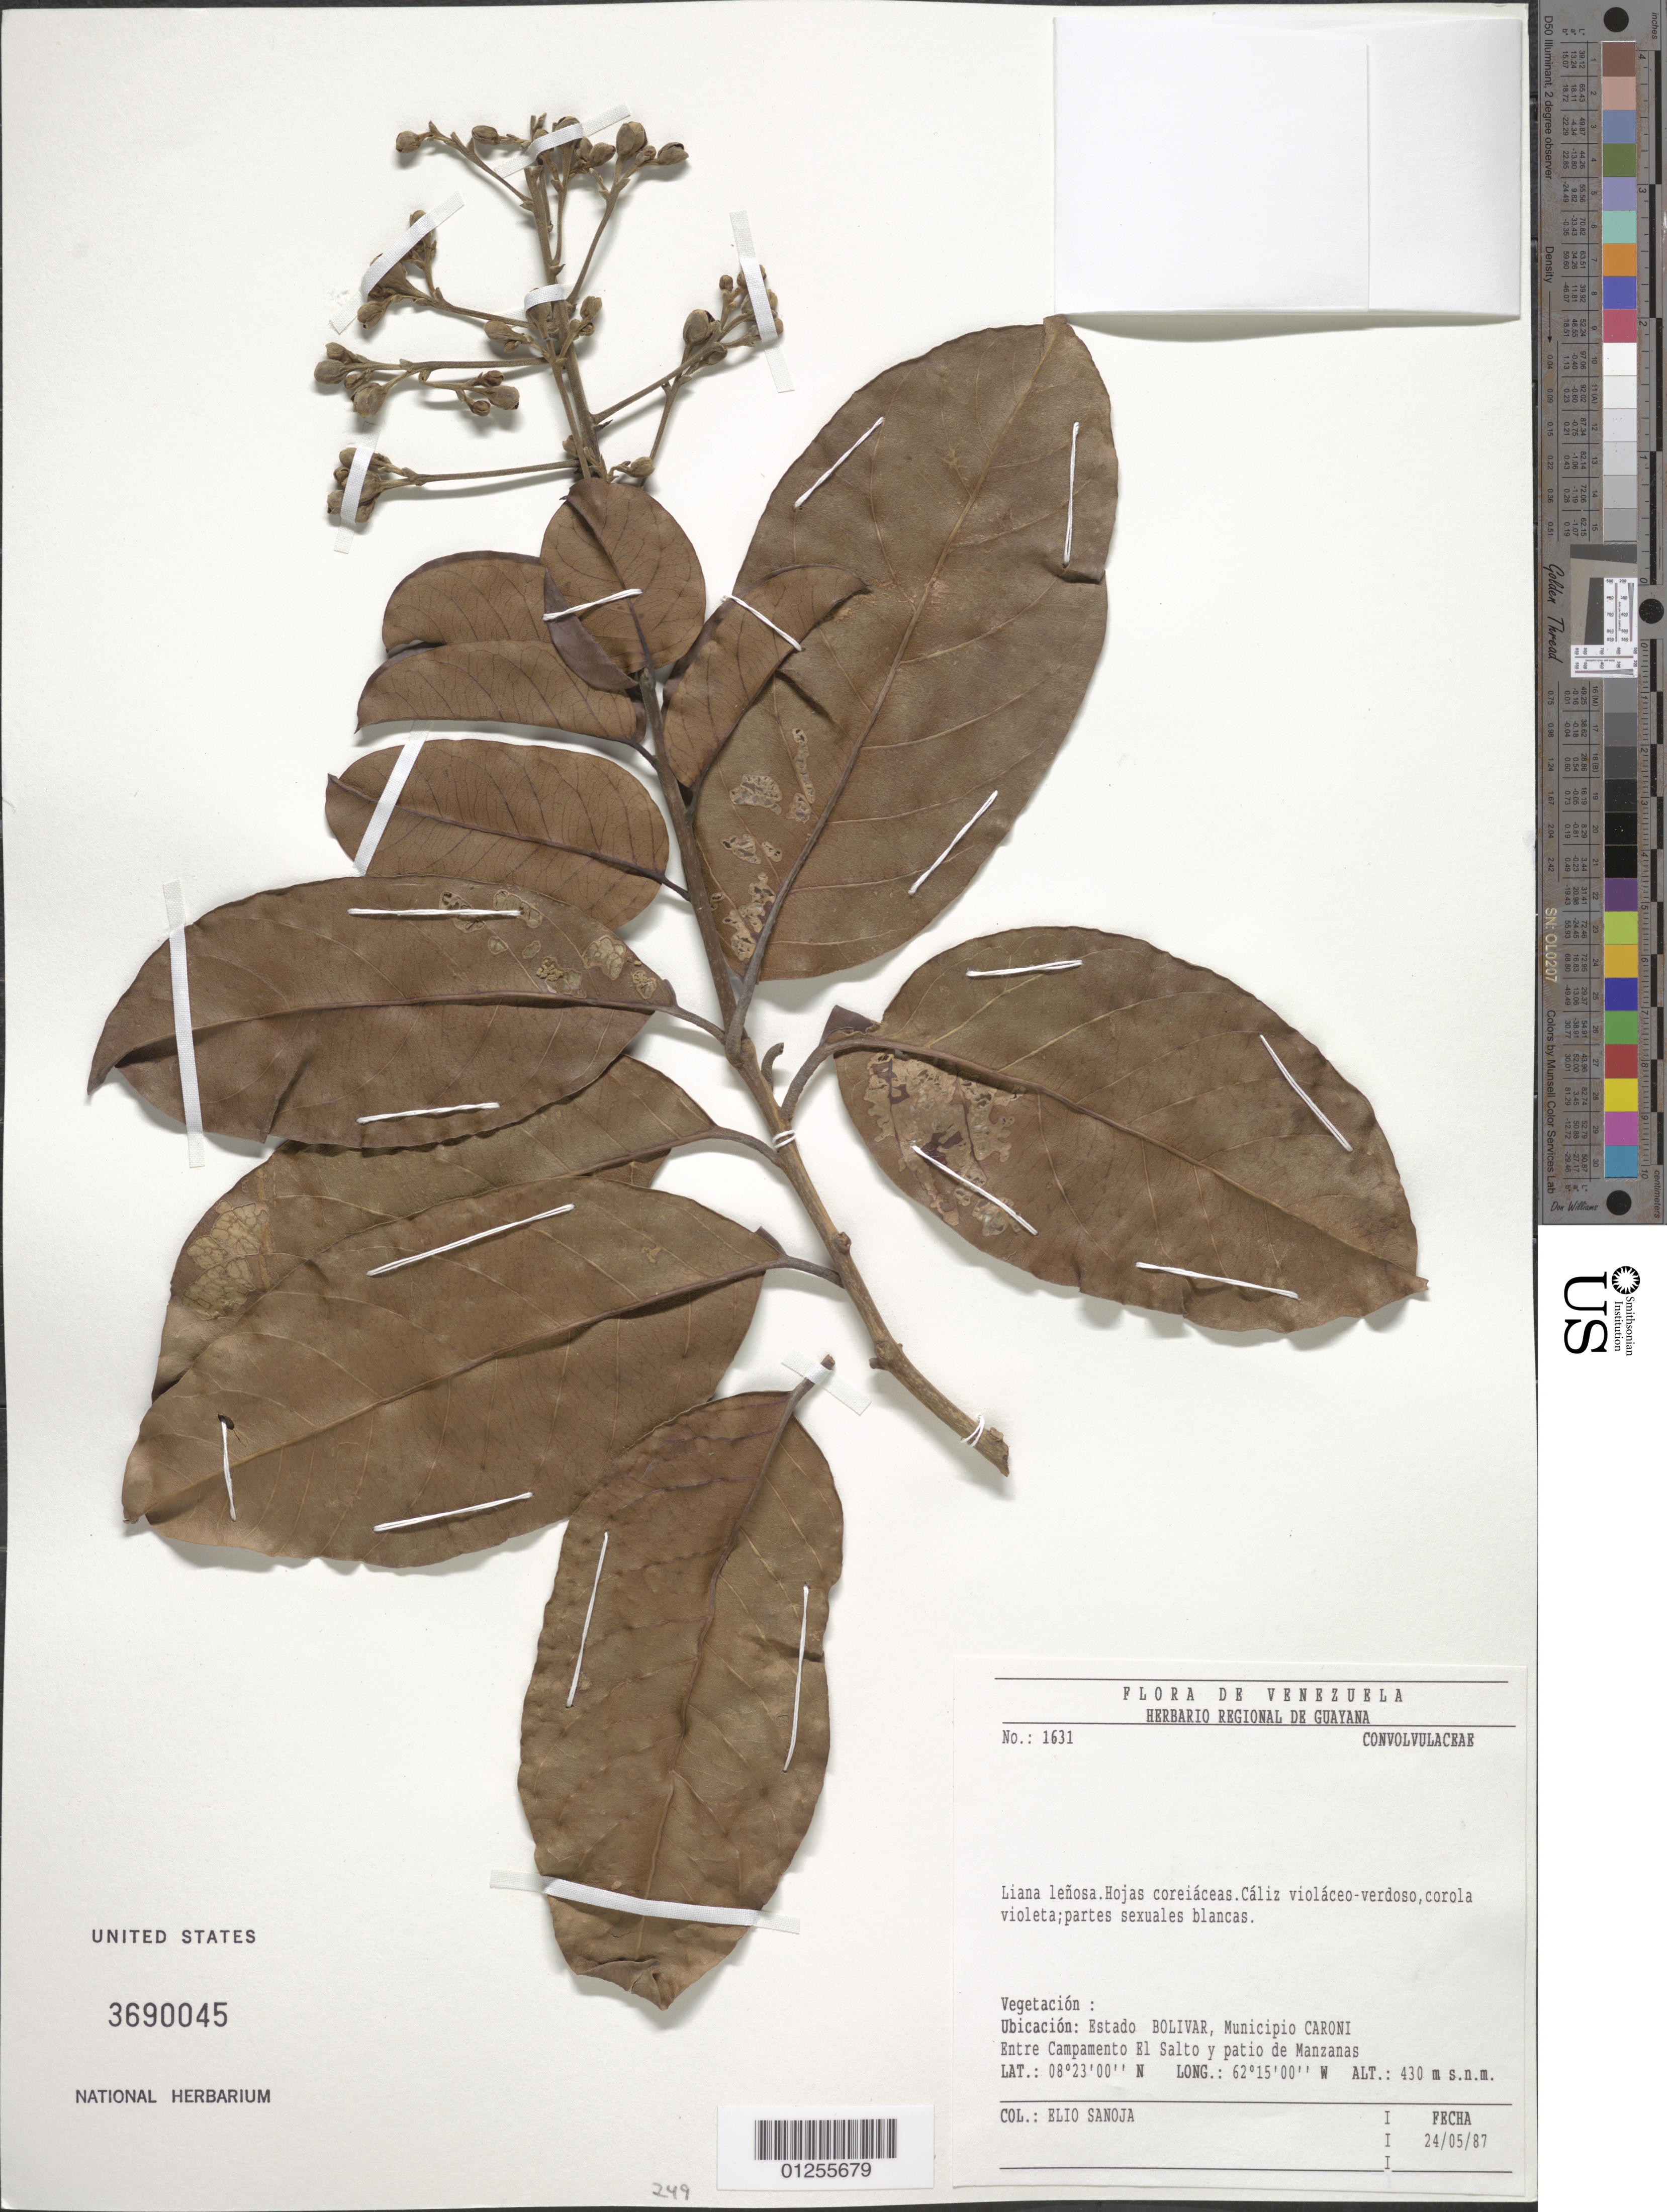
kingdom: Plantae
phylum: Tracheophyta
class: Magnoliopsida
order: Solanales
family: Convolvulaceae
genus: Maripa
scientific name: Maripa scandens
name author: Aubl.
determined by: Staples, G. W.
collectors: E. Sanoja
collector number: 1631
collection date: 1987-05-24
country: Venezuela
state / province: Bolívar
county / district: Caroní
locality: Entre Campamento El Salto y patio de Manzanas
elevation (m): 430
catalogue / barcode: US 3690045